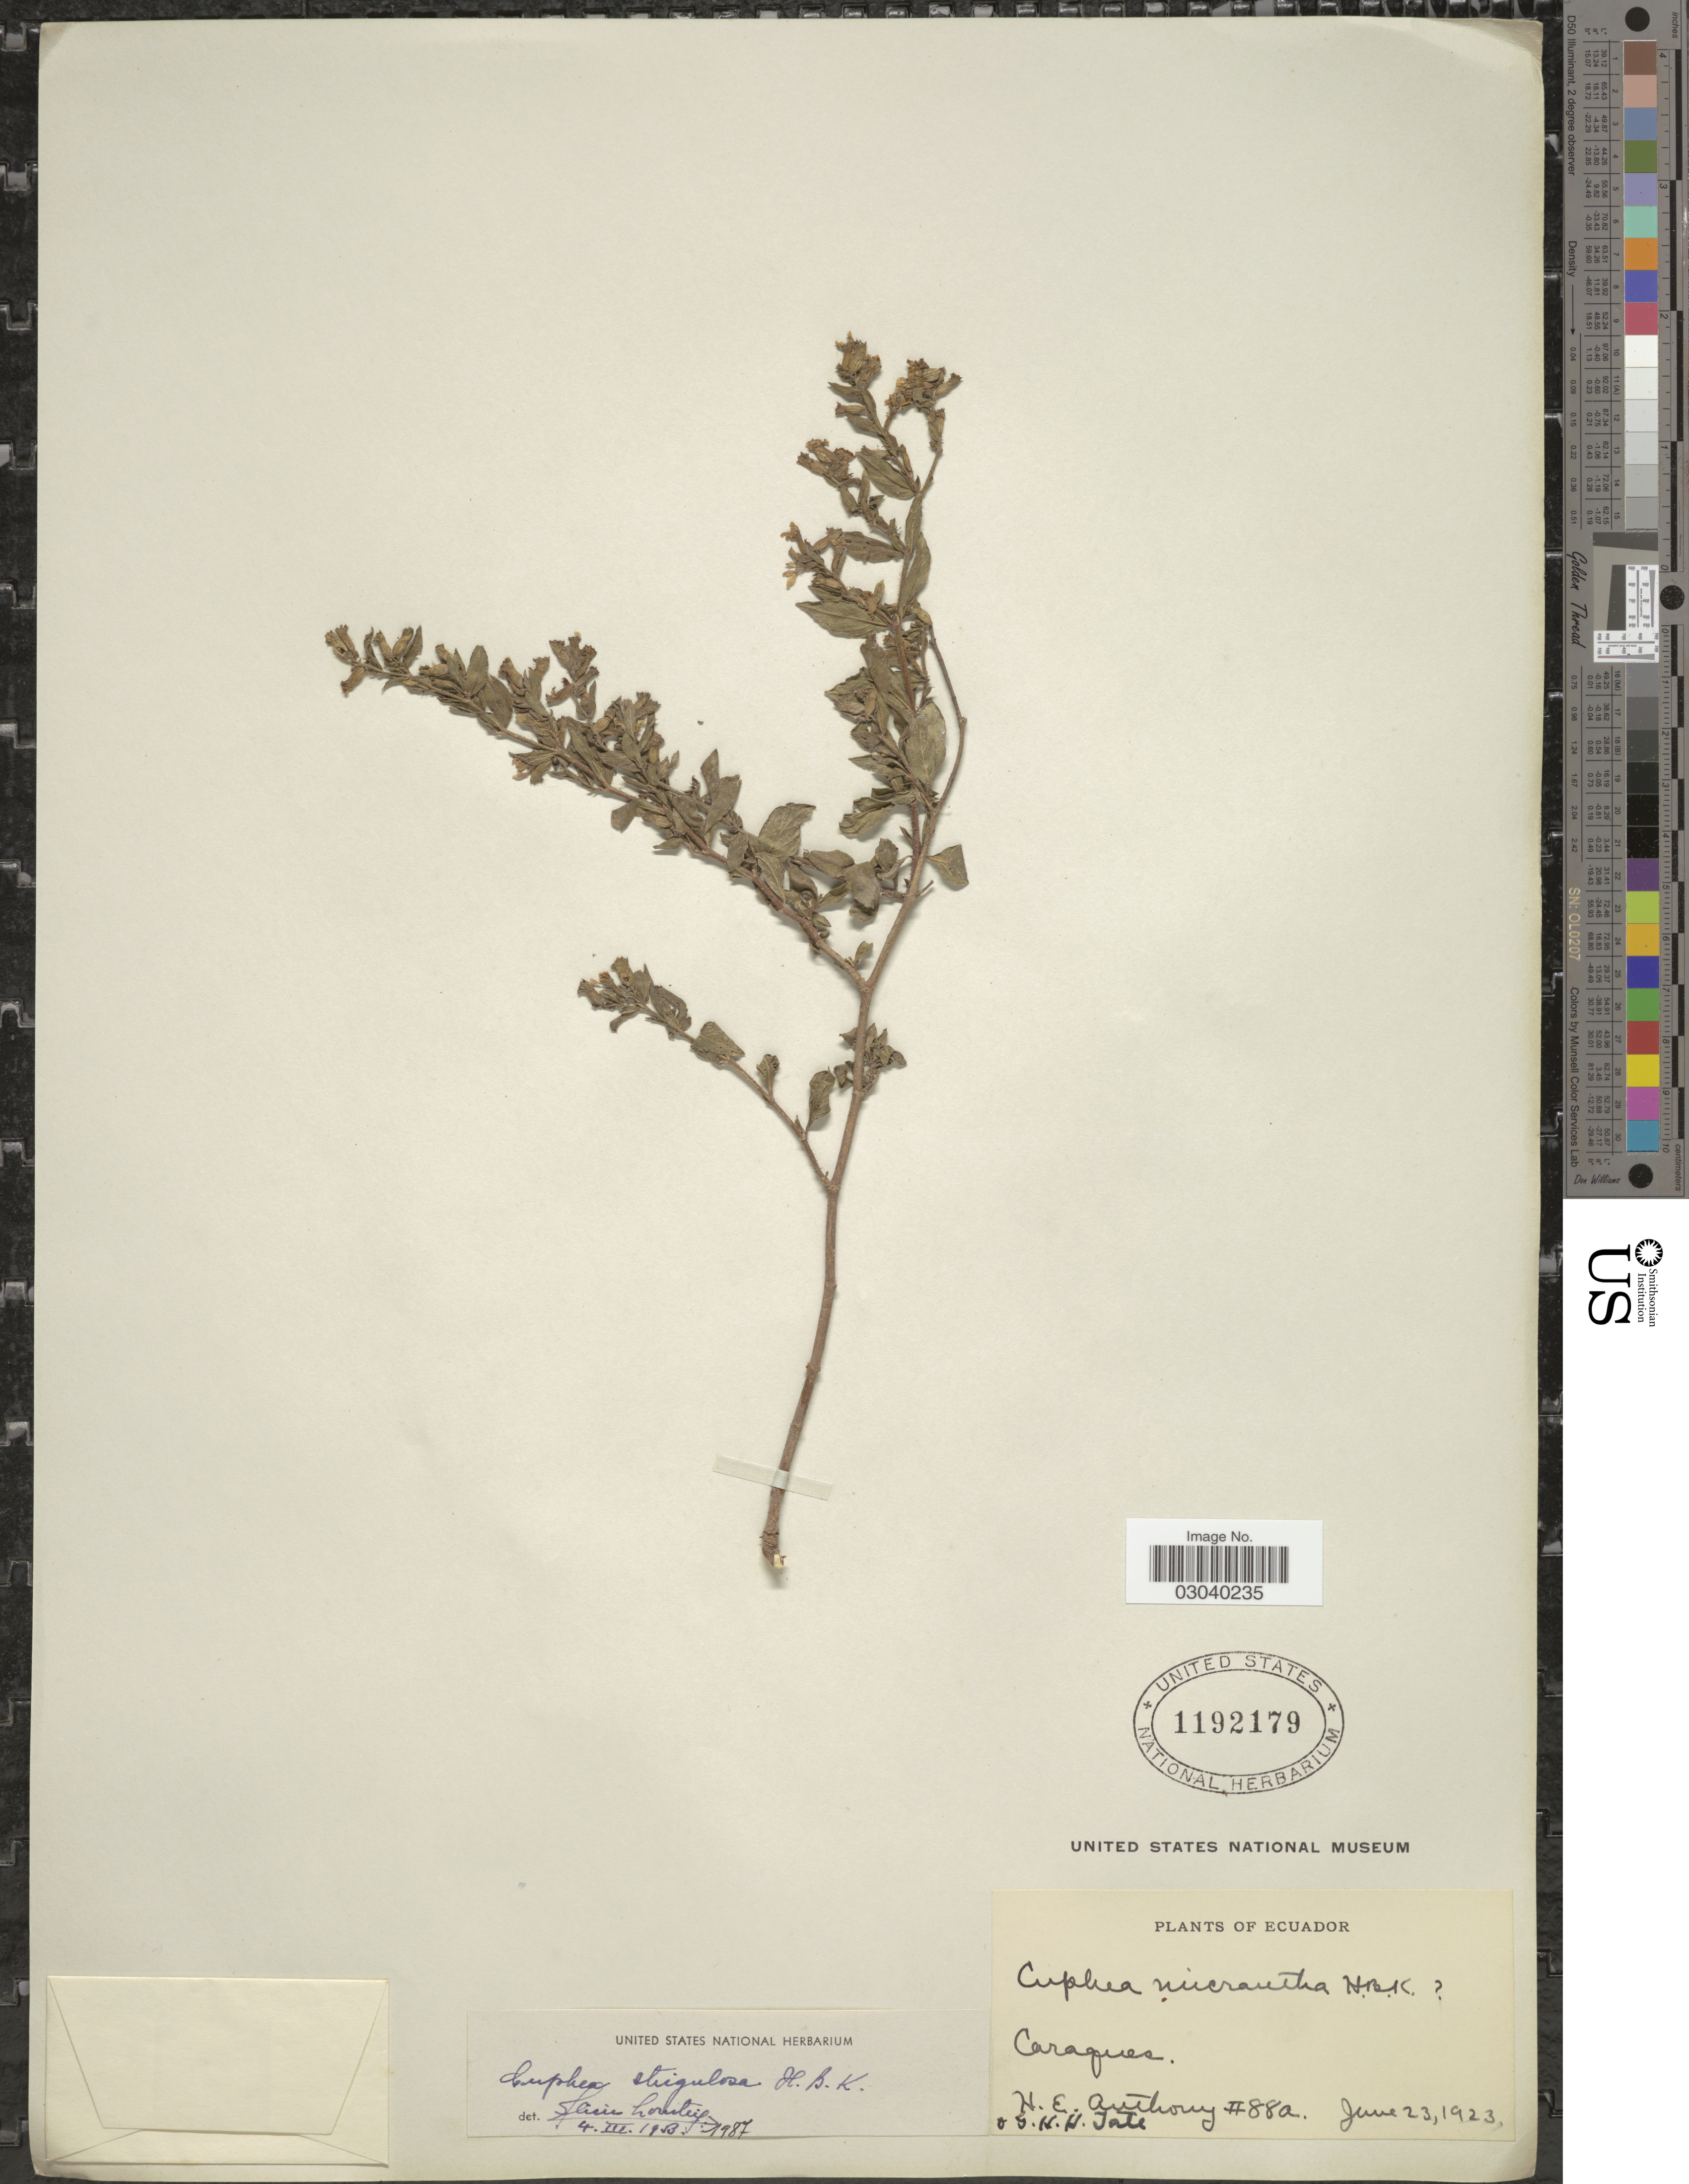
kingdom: Plantae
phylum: Tracheophyta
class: Magnoliopsida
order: Myrtales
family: Lythraceae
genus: Cuphea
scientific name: Cuphea strigulosa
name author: Kunth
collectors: H. E. Anthony & G. H. H.Tate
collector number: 88a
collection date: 1923-06-23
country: Ecuador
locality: Caraques.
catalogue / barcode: US 1192179